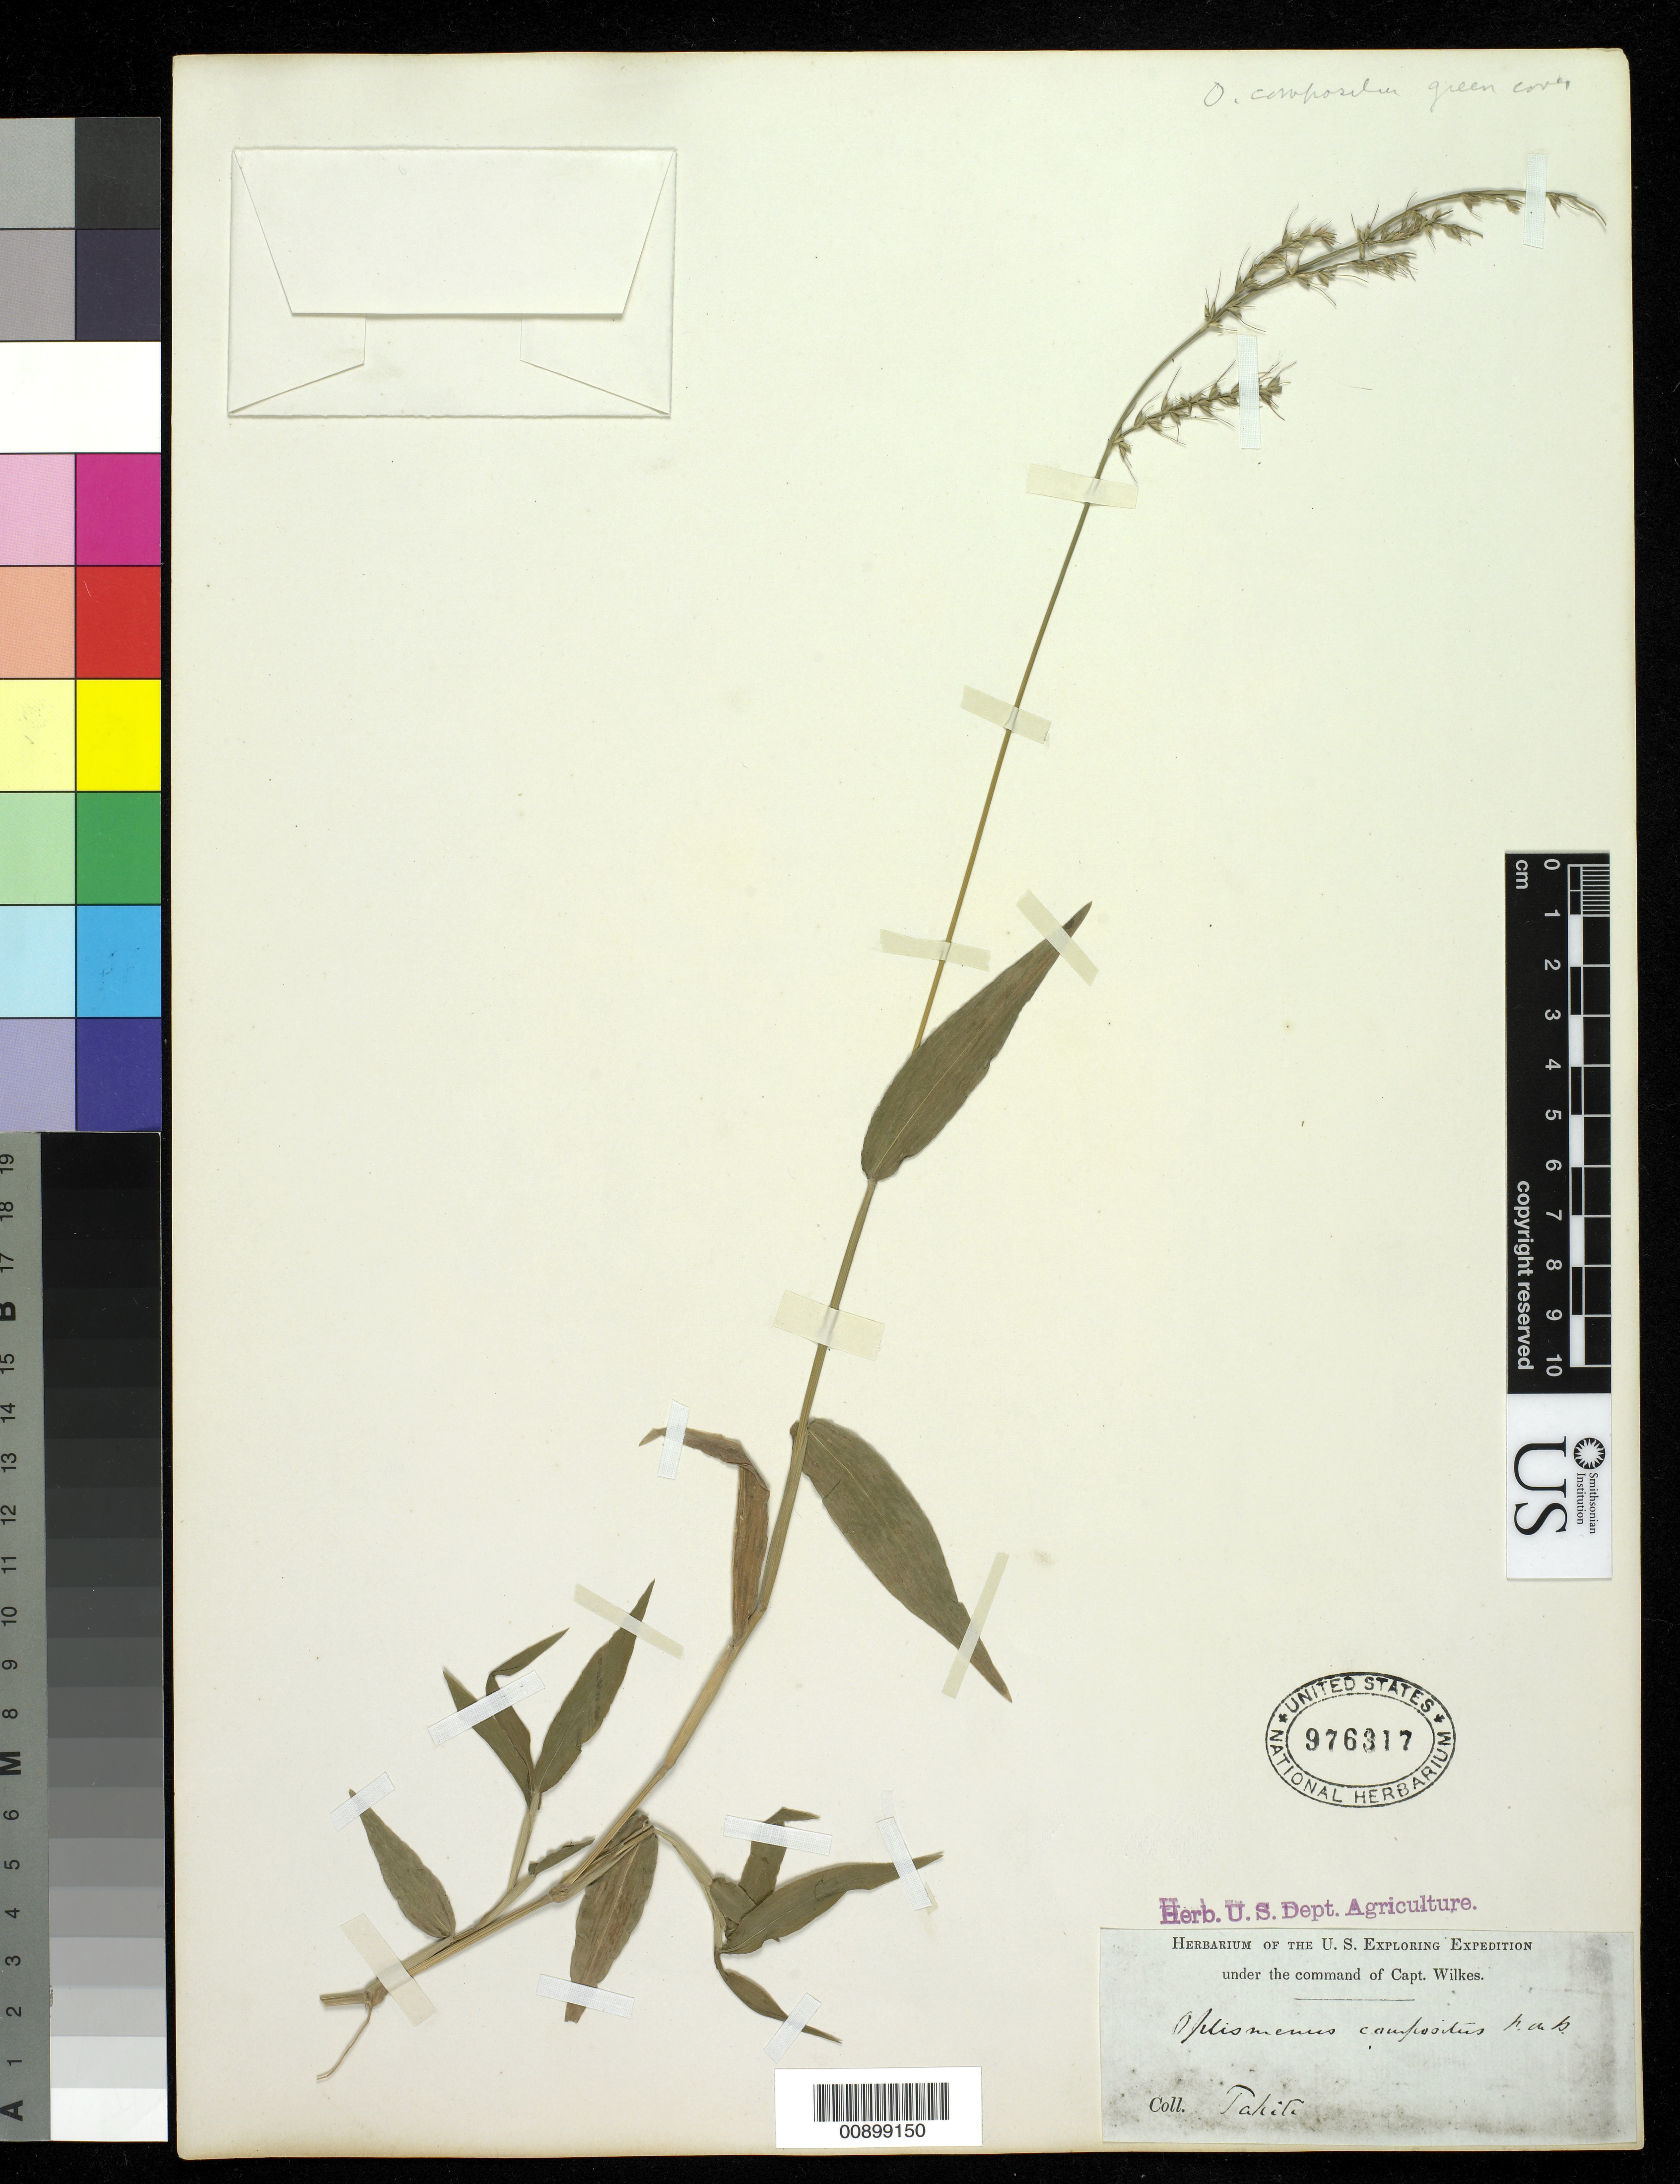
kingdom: Plantae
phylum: Tracheophyta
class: Liliopsida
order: Poales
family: Poaceae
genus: Oplismenus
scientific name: Oplismenus compositus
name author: (L.) P. Beauv.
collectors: Wilkes Explor. Exped.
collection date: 1838/1842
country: French Polynesia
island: Tahiti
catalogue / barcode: US 976317